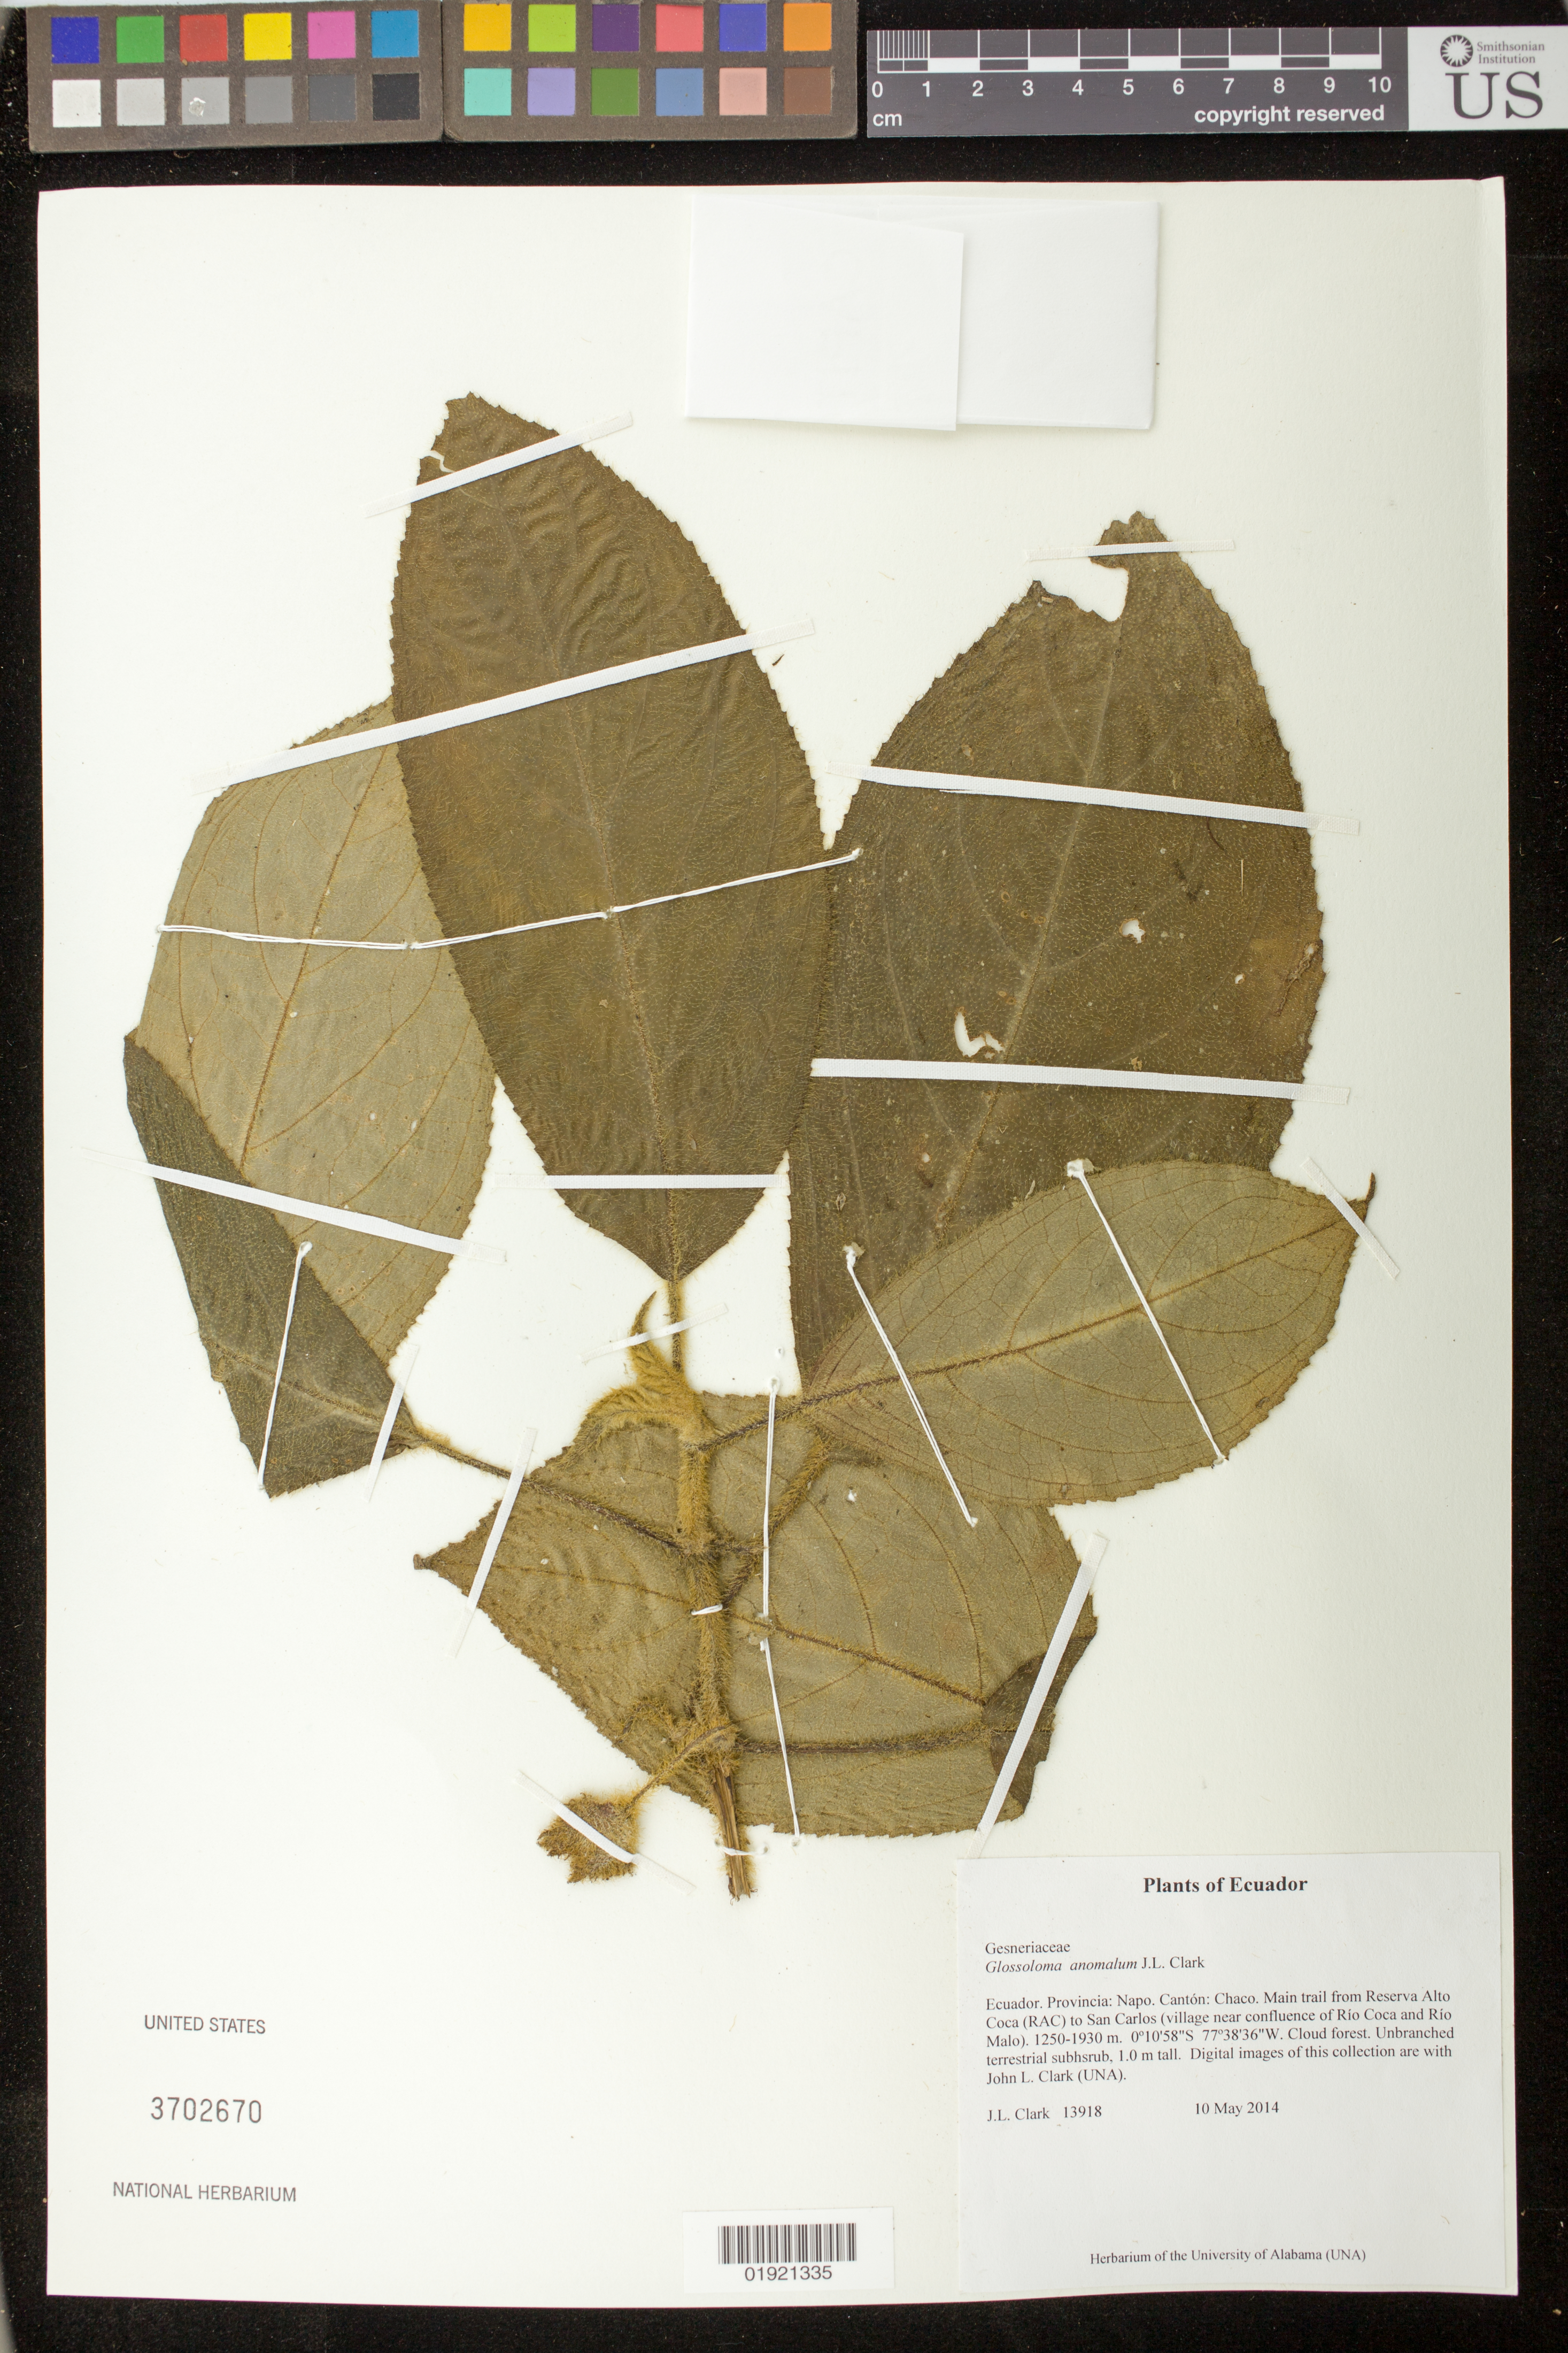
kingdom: Plantae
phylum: Tracheophyta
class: Magnoliopsida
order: Lamiales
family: Gesneriaceae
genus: Glossoloma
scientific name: Glossoloma anomalum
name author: J.L. Clark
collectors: J. L. Clark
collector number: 13918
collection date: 2014-05-10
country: Ecuador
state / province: Napo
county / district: El Chaco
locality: Main trail from Reserva Alto Coca (RAC) to San Carlos (village near confluence of Rio COca and Rio Malo).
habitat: Cloud forest.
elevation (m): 1250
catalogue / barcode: US 3702670